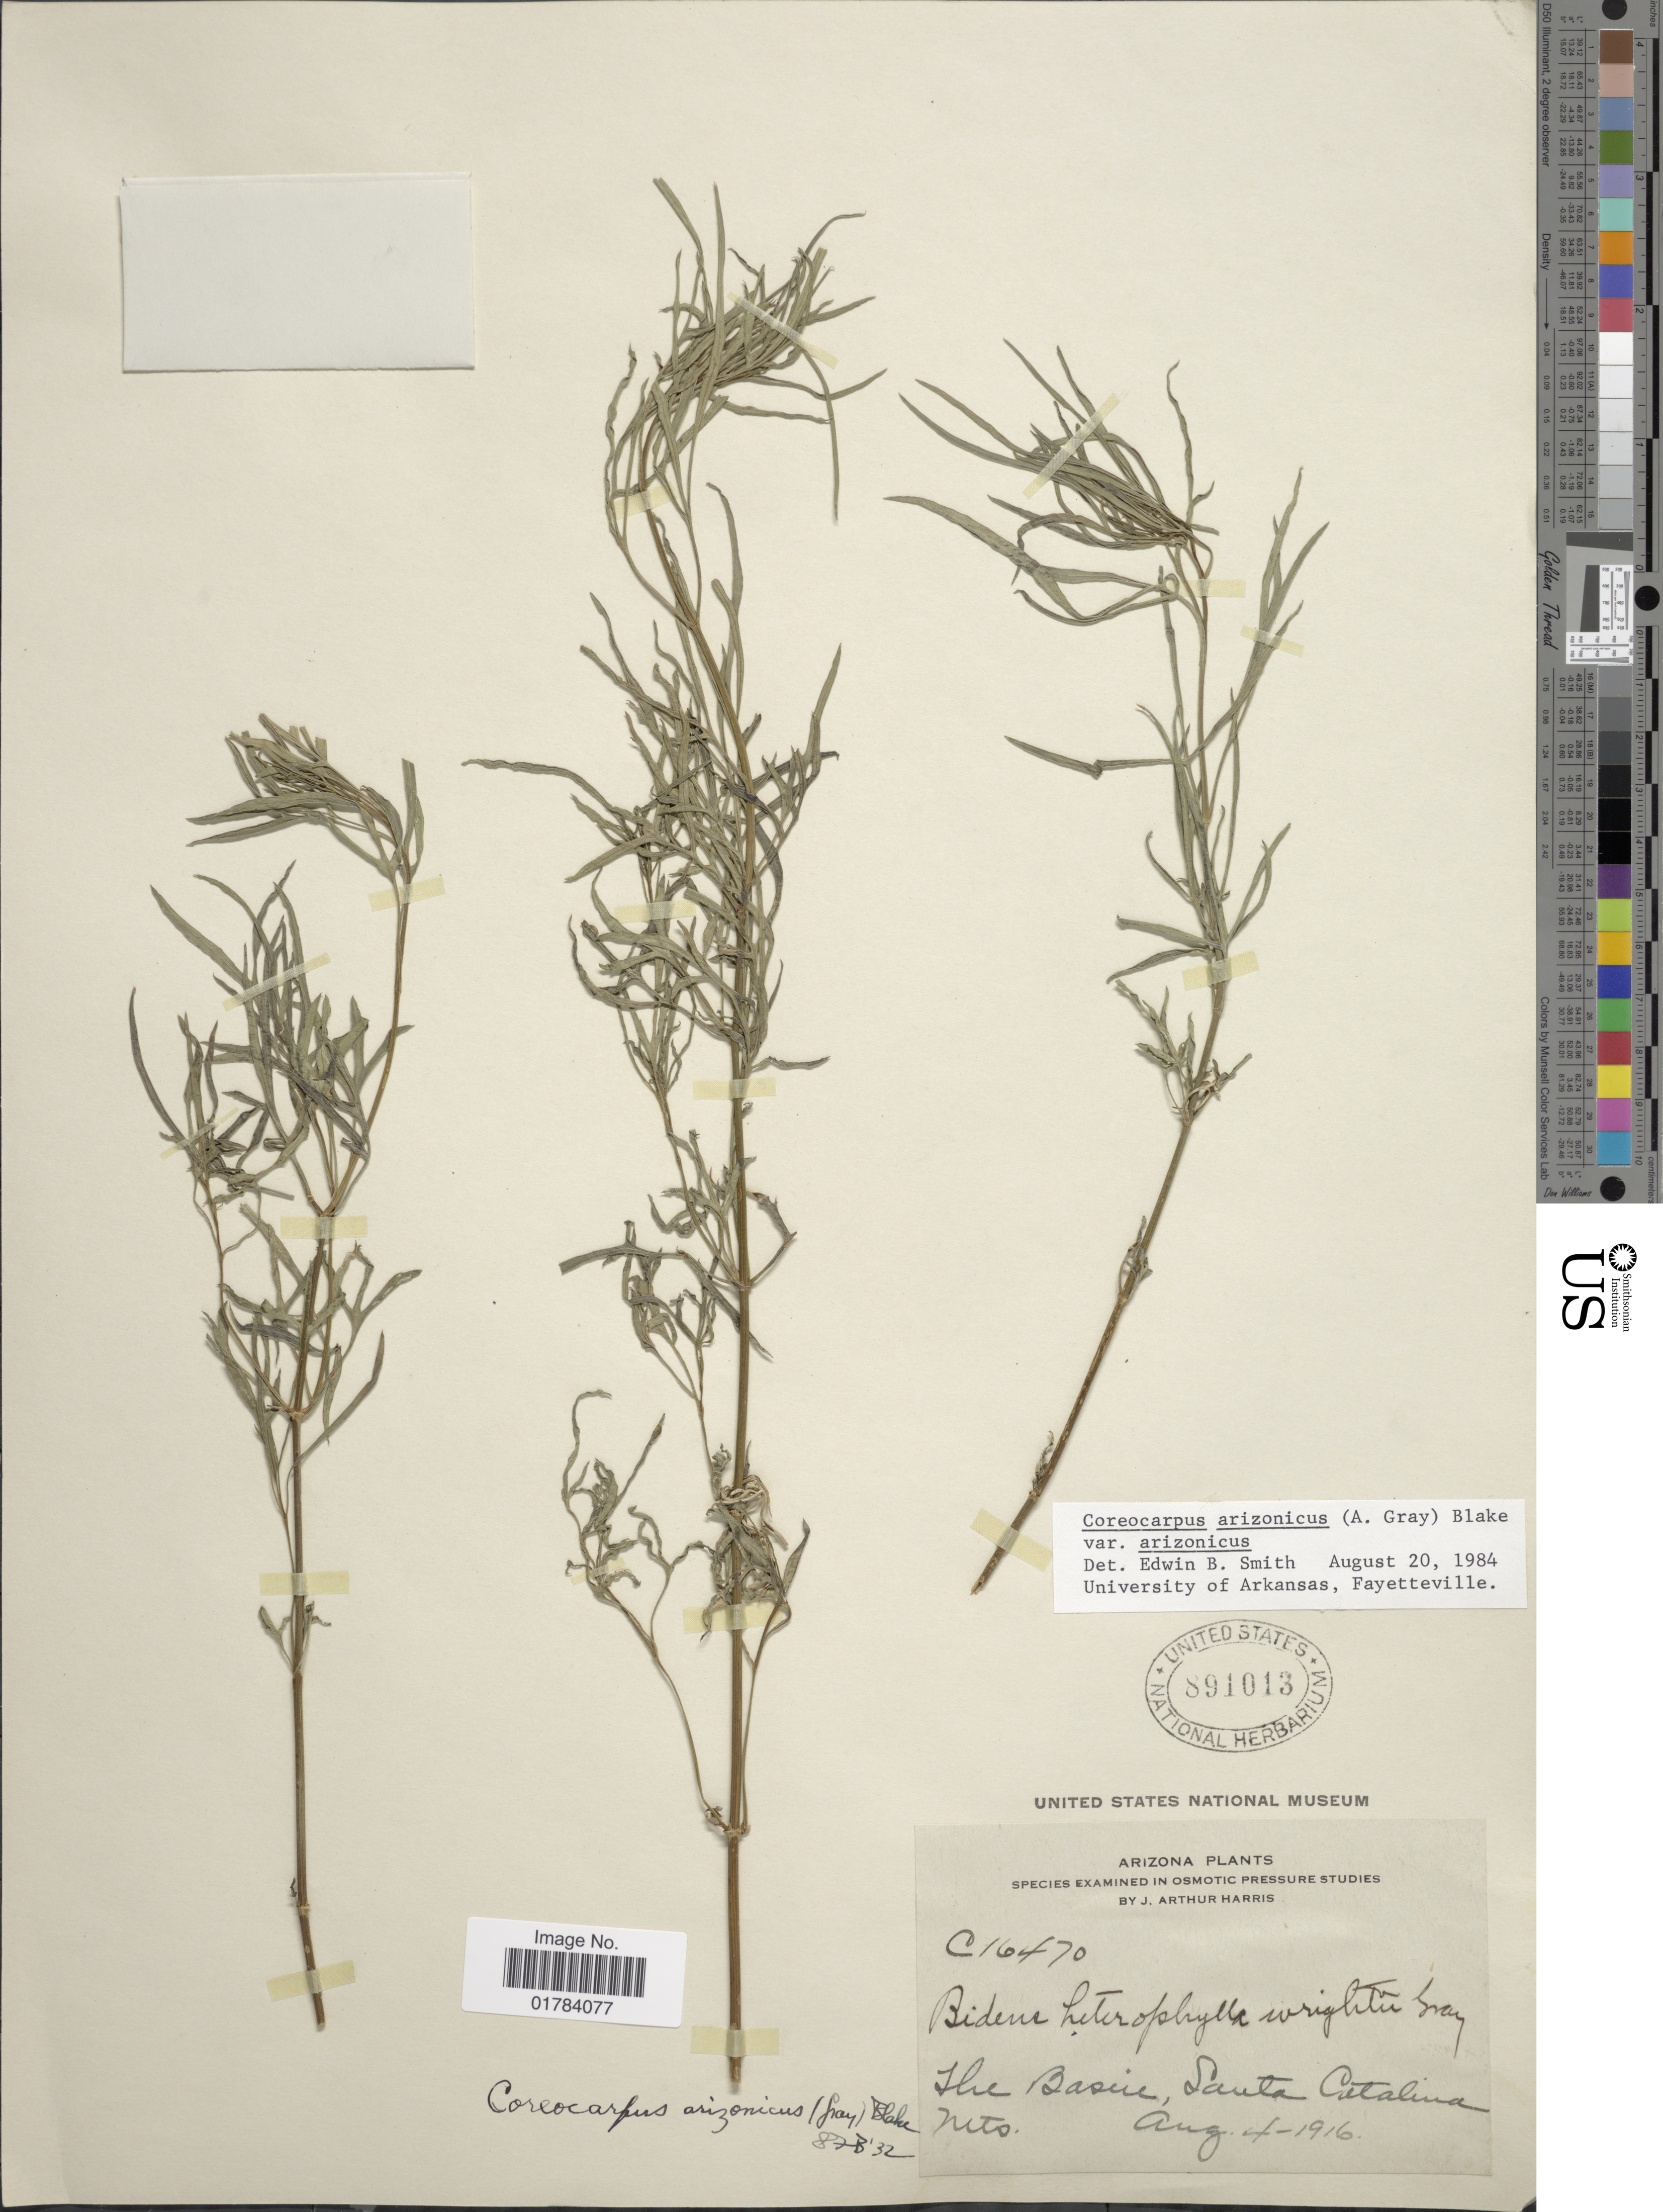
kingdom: Plantae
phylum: Tracheophyta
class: Magnoliopsida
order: Asterales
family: Asteraceae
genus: Coreocarpus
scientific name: Coreocarpus arizonicus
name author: (A. Gray) S.F. Blake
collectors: J. A. Harris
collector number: C16470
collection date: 1916-08-04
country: United States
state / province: Arizona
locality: The Basin, Santa Catalina Mts.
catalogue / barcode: US 891013